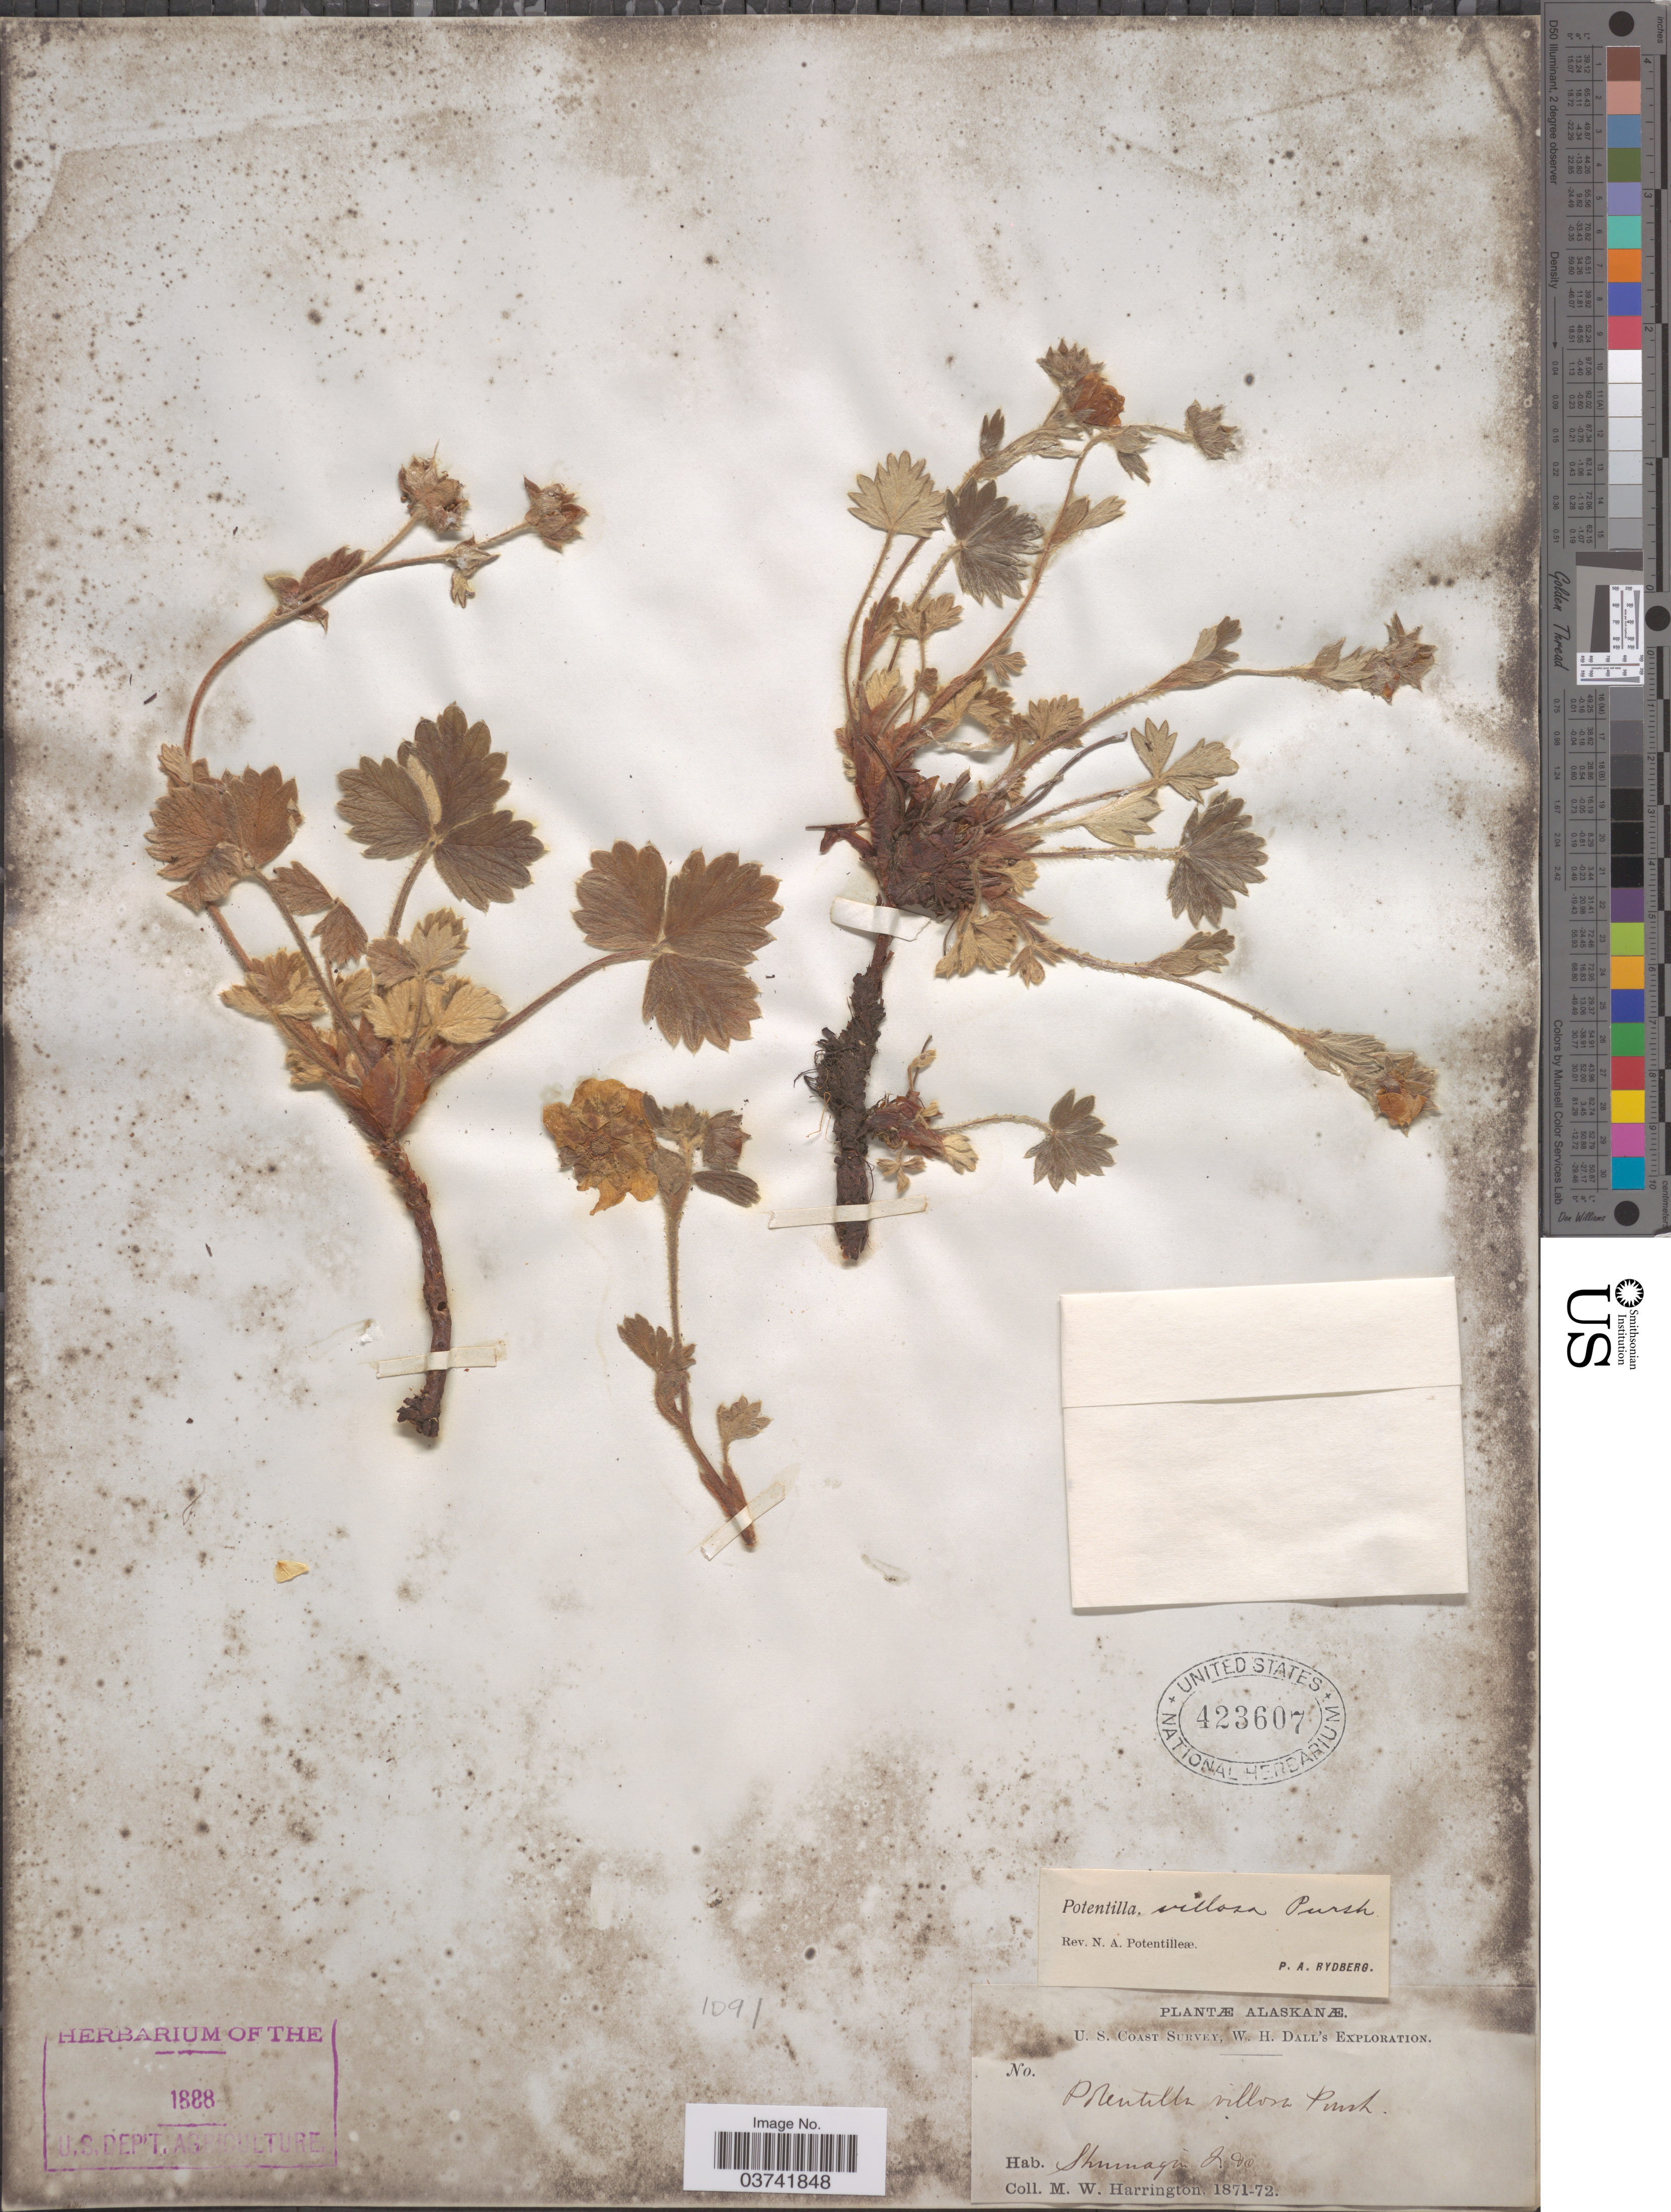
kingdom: Plantae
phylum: Tracheophyta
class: Magnoliopsida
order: Rosales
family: Rosaceae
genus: Potentilla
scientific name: Potentilla villosa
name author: Pall. ex Pursh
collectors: M. W. Harrington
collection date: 1871/1872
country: United States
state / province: Alaska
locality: Shumagin I.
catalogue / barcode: US 423607